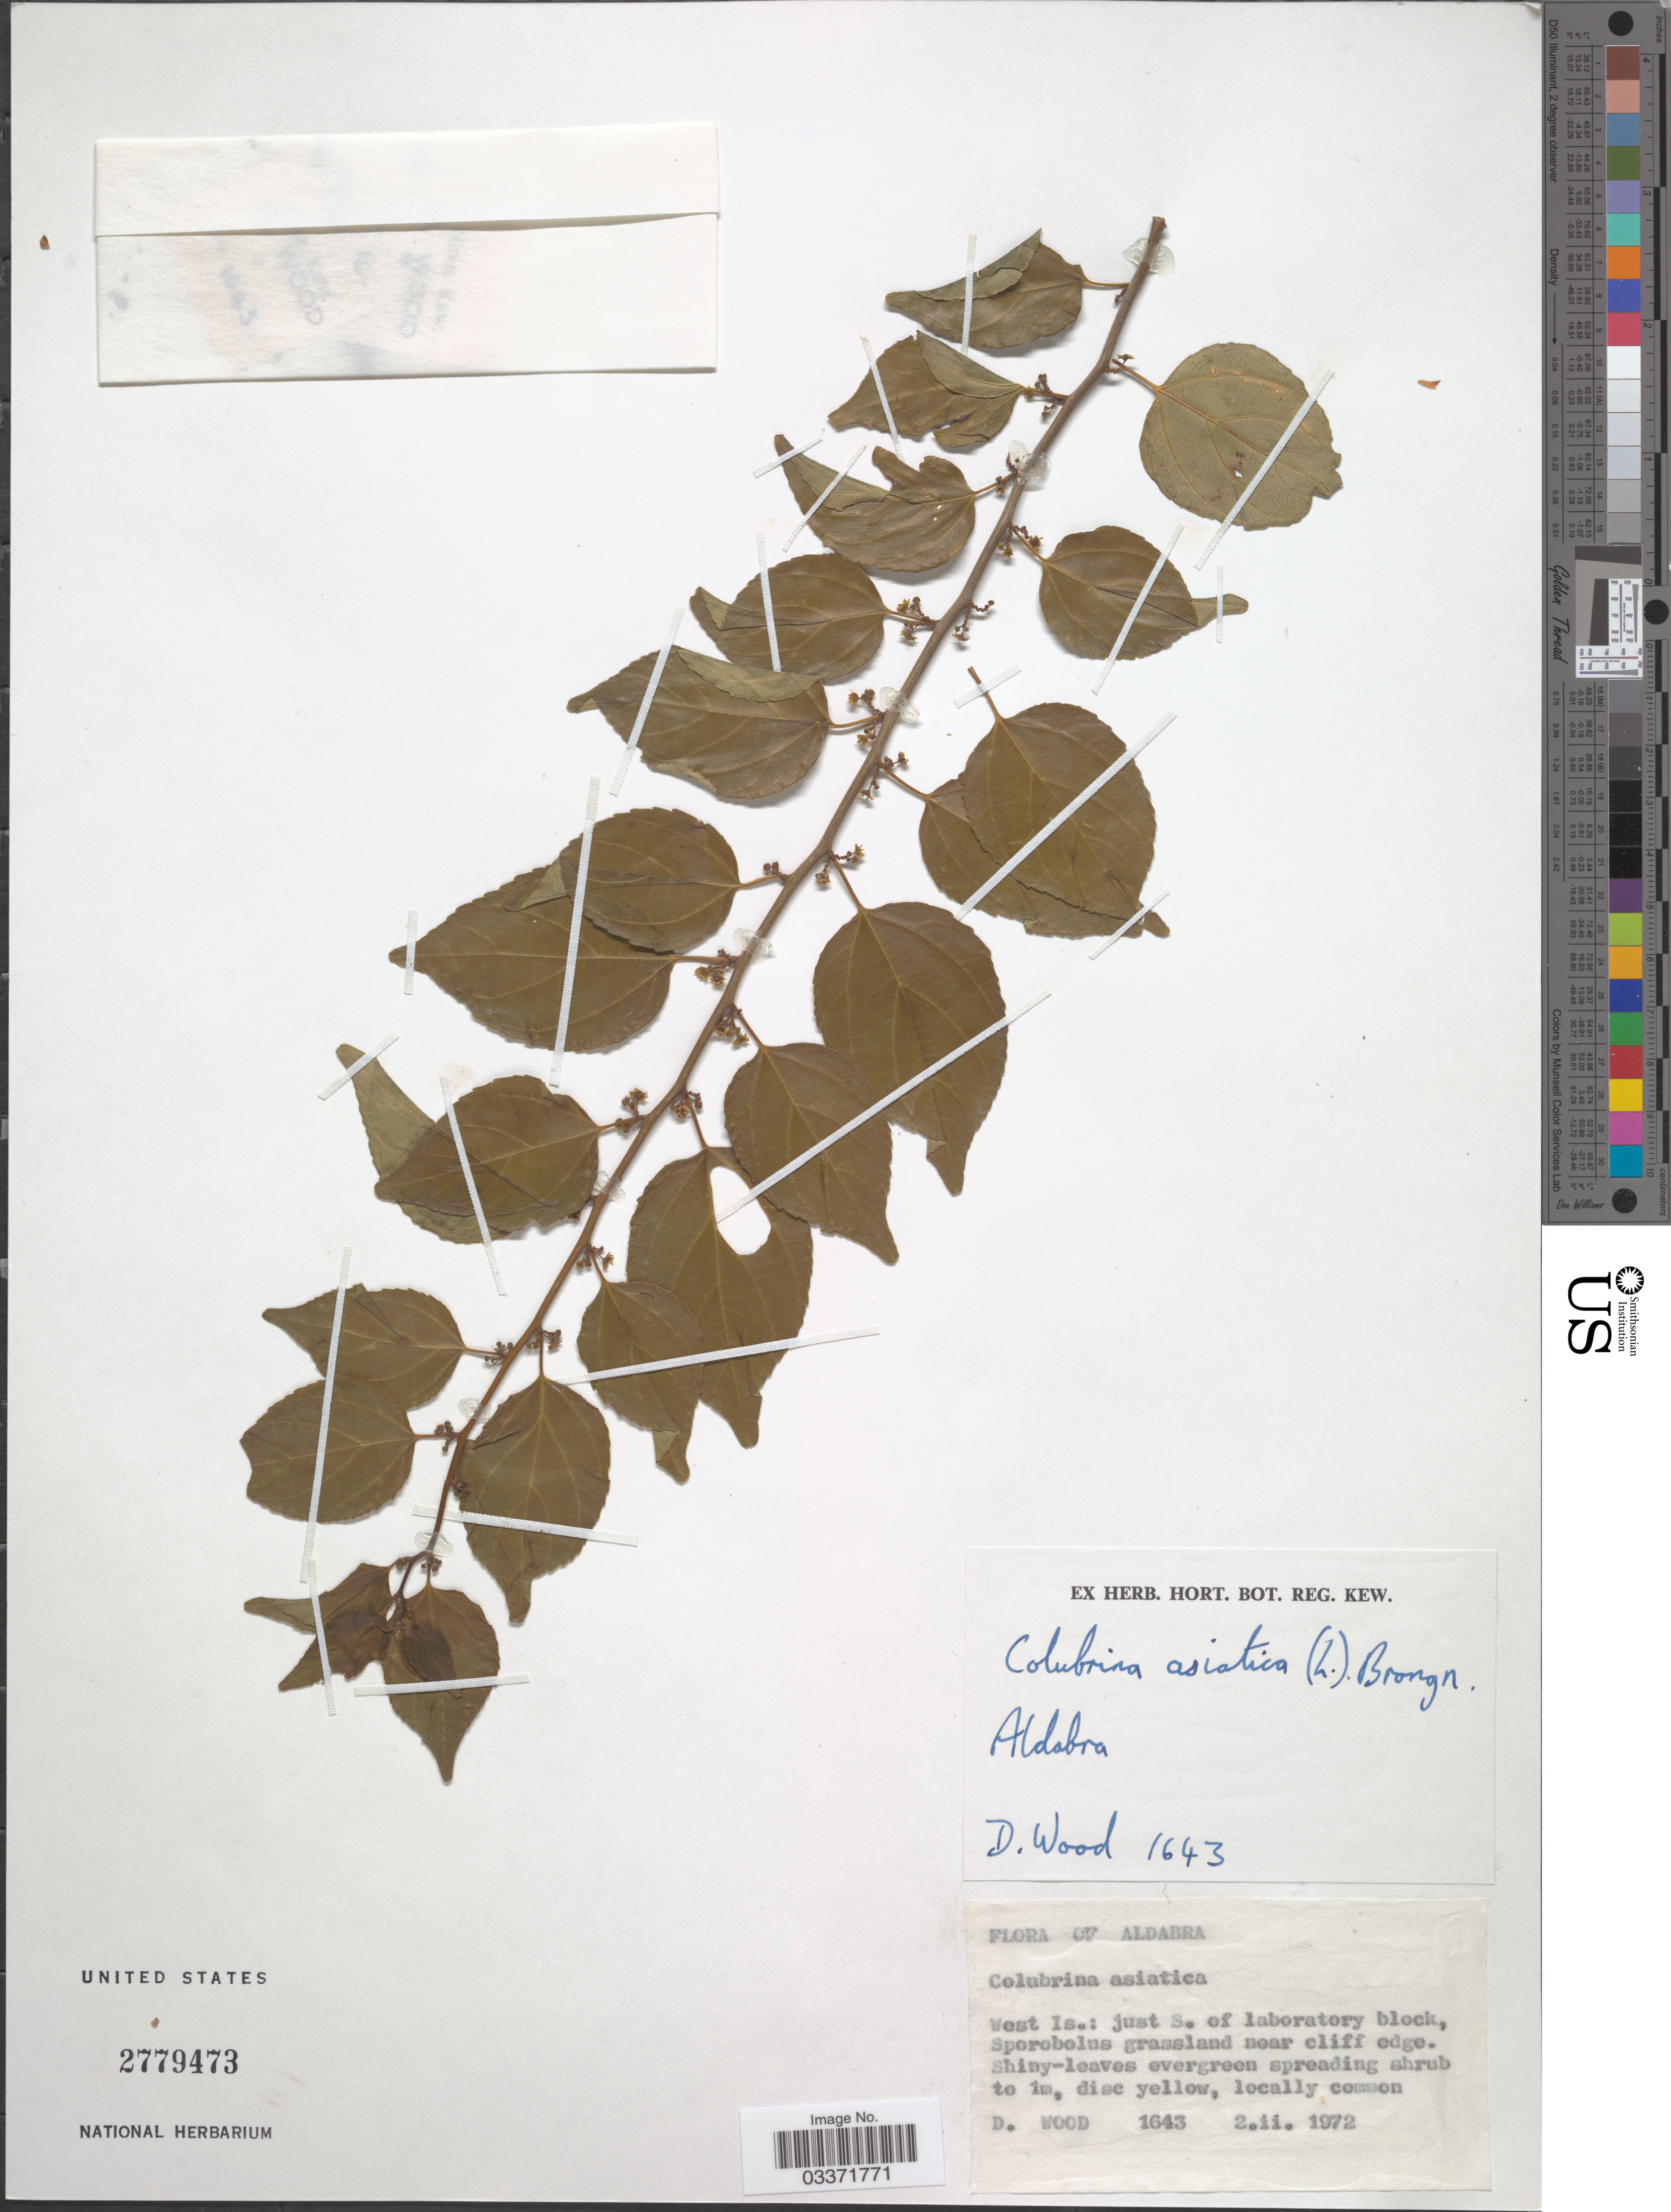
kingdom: Plantae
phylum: Tracheophyta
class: Magnoliopsida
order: Rosales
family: Rhamnaceae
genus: Colubrina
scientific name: Colubrina asiatica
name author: (L.) Brongn.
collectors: D. Wood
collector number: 1643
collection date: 1972-02-02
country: Seychelles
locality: Aldabra, West Is.: just S. of laboratory block.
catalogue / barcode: US 2779473